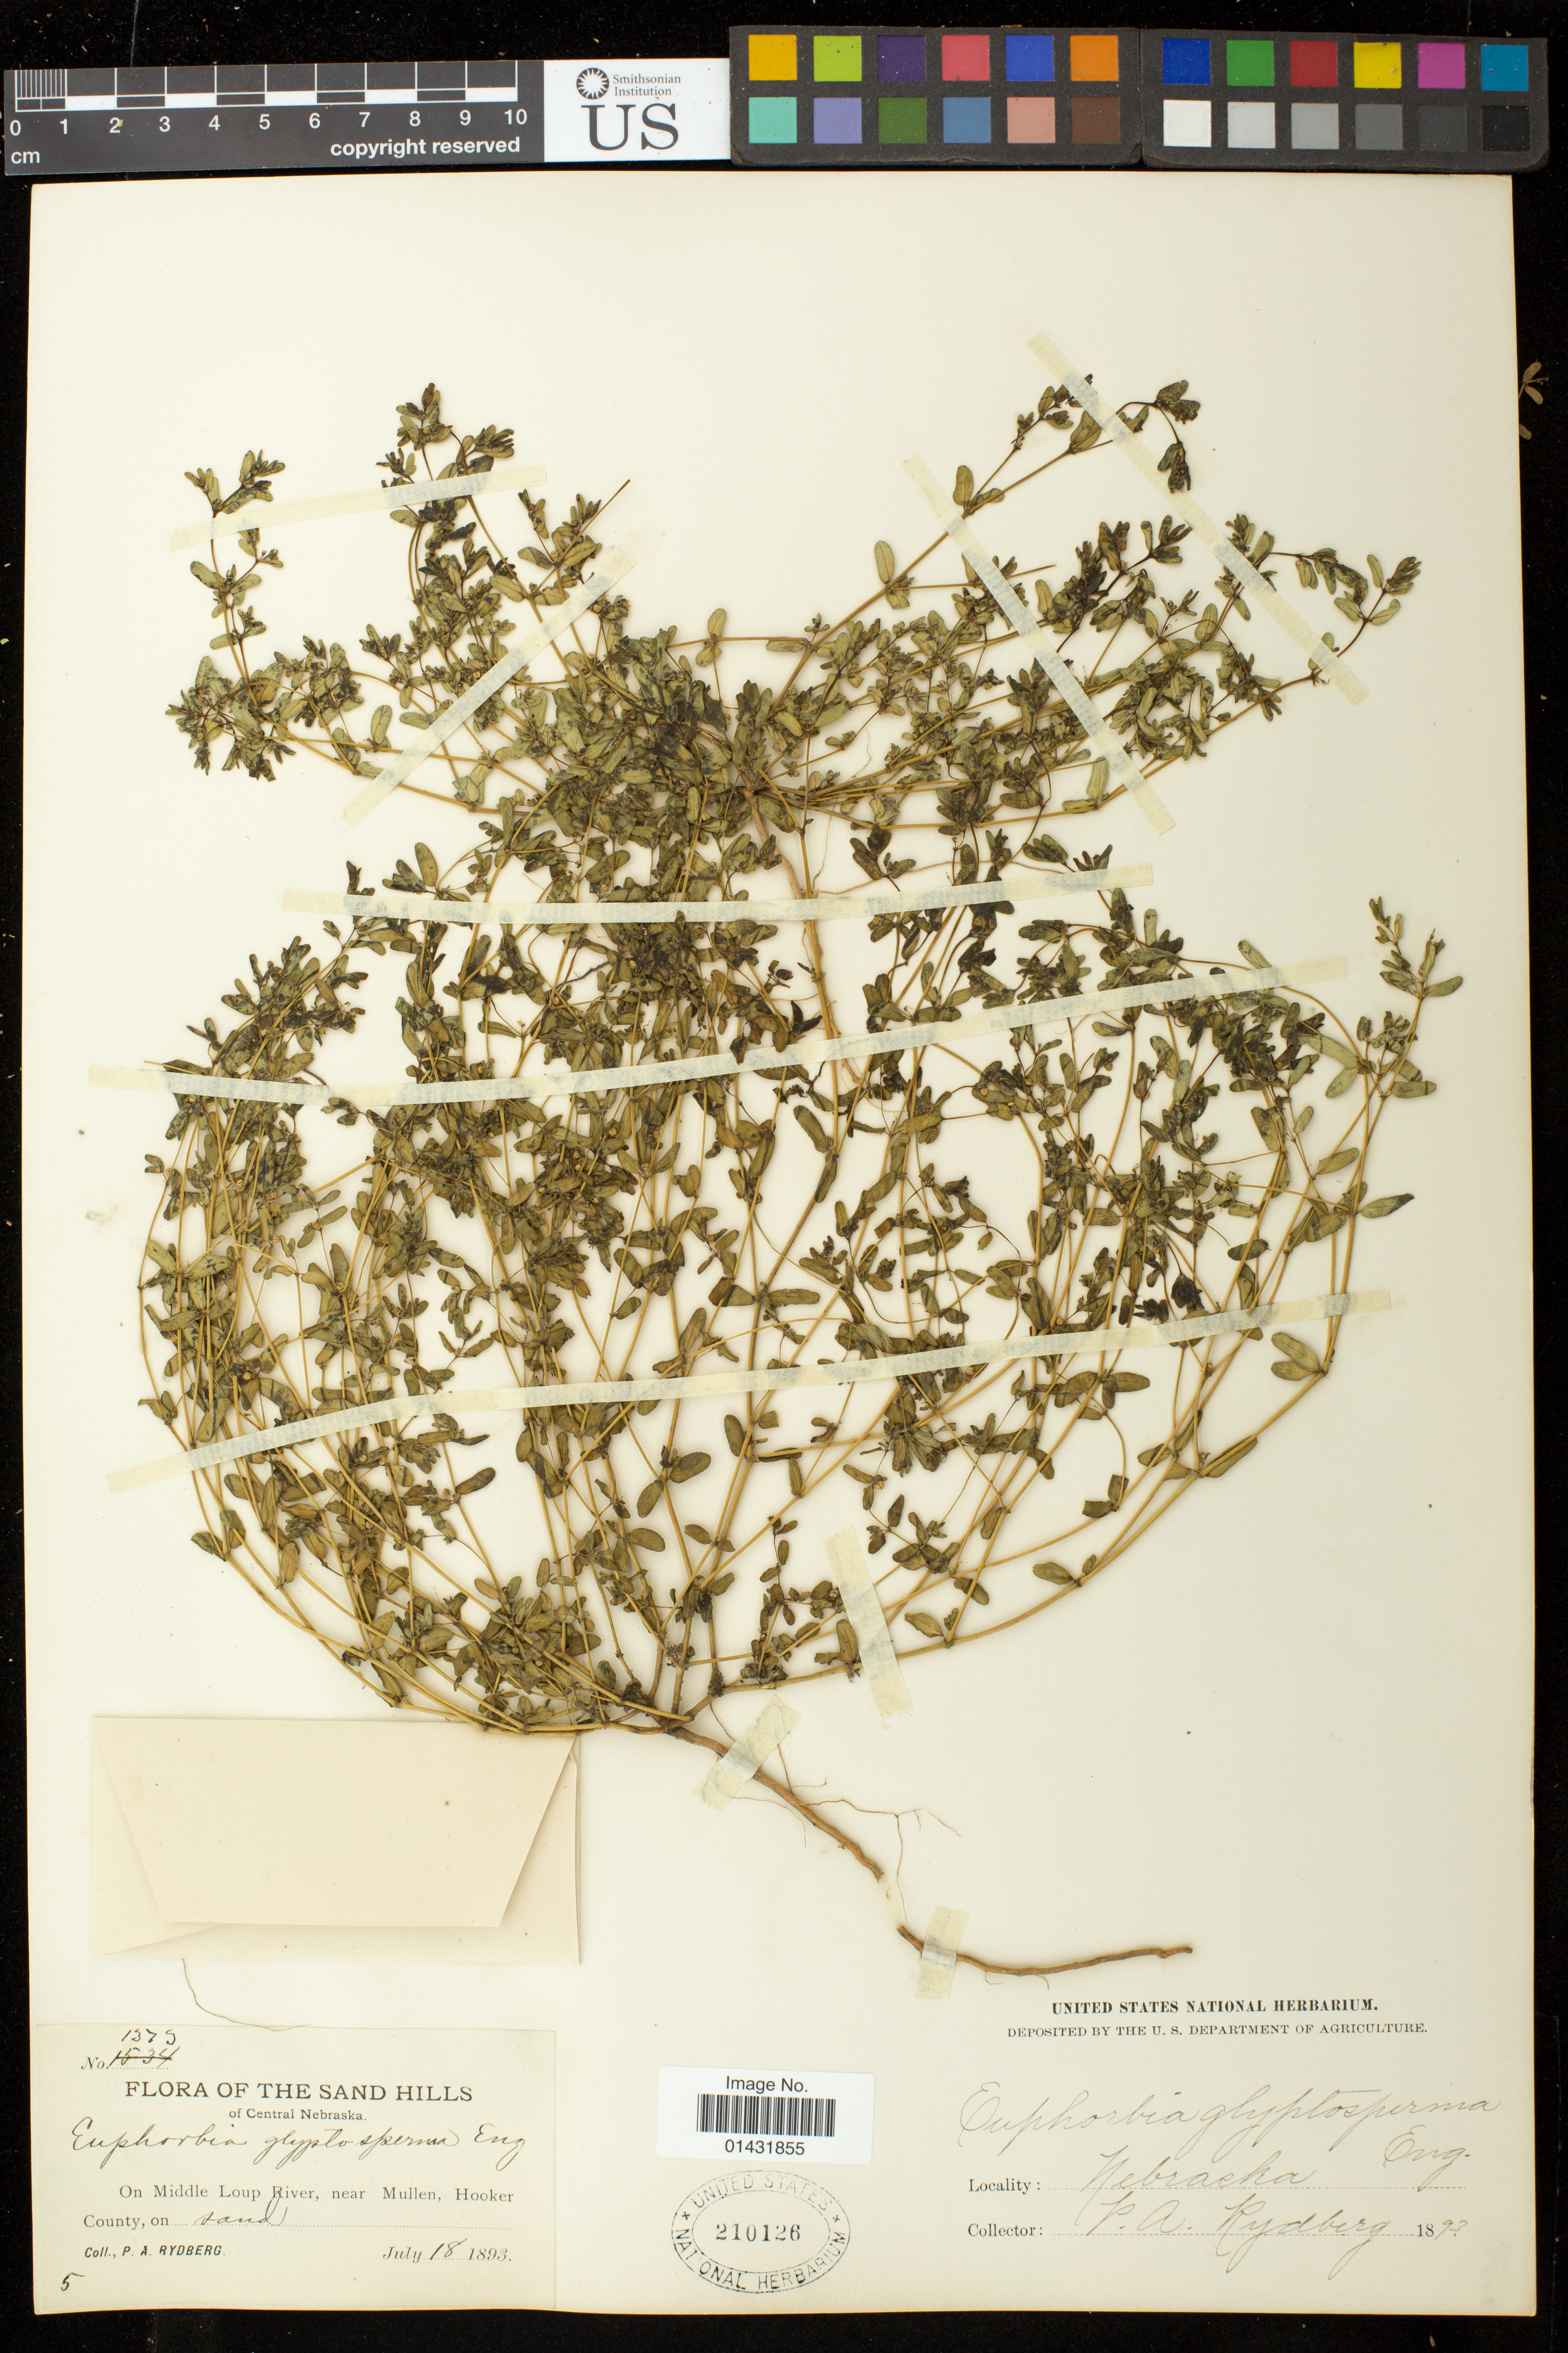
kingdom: Plantae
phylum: Tracheophyta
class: Magnoliopsida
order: Malpighiales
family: Euphorbiaceae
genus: Euphorbia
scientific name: Euphorbia glyptosperma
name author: Engelm.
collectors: P. A. Rydberg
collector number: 1373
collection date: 1893-07-18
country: United States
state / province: Nebraska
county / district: Hooker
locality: On Middle Loup River, near Mullen, on sand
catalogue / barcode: US 210126